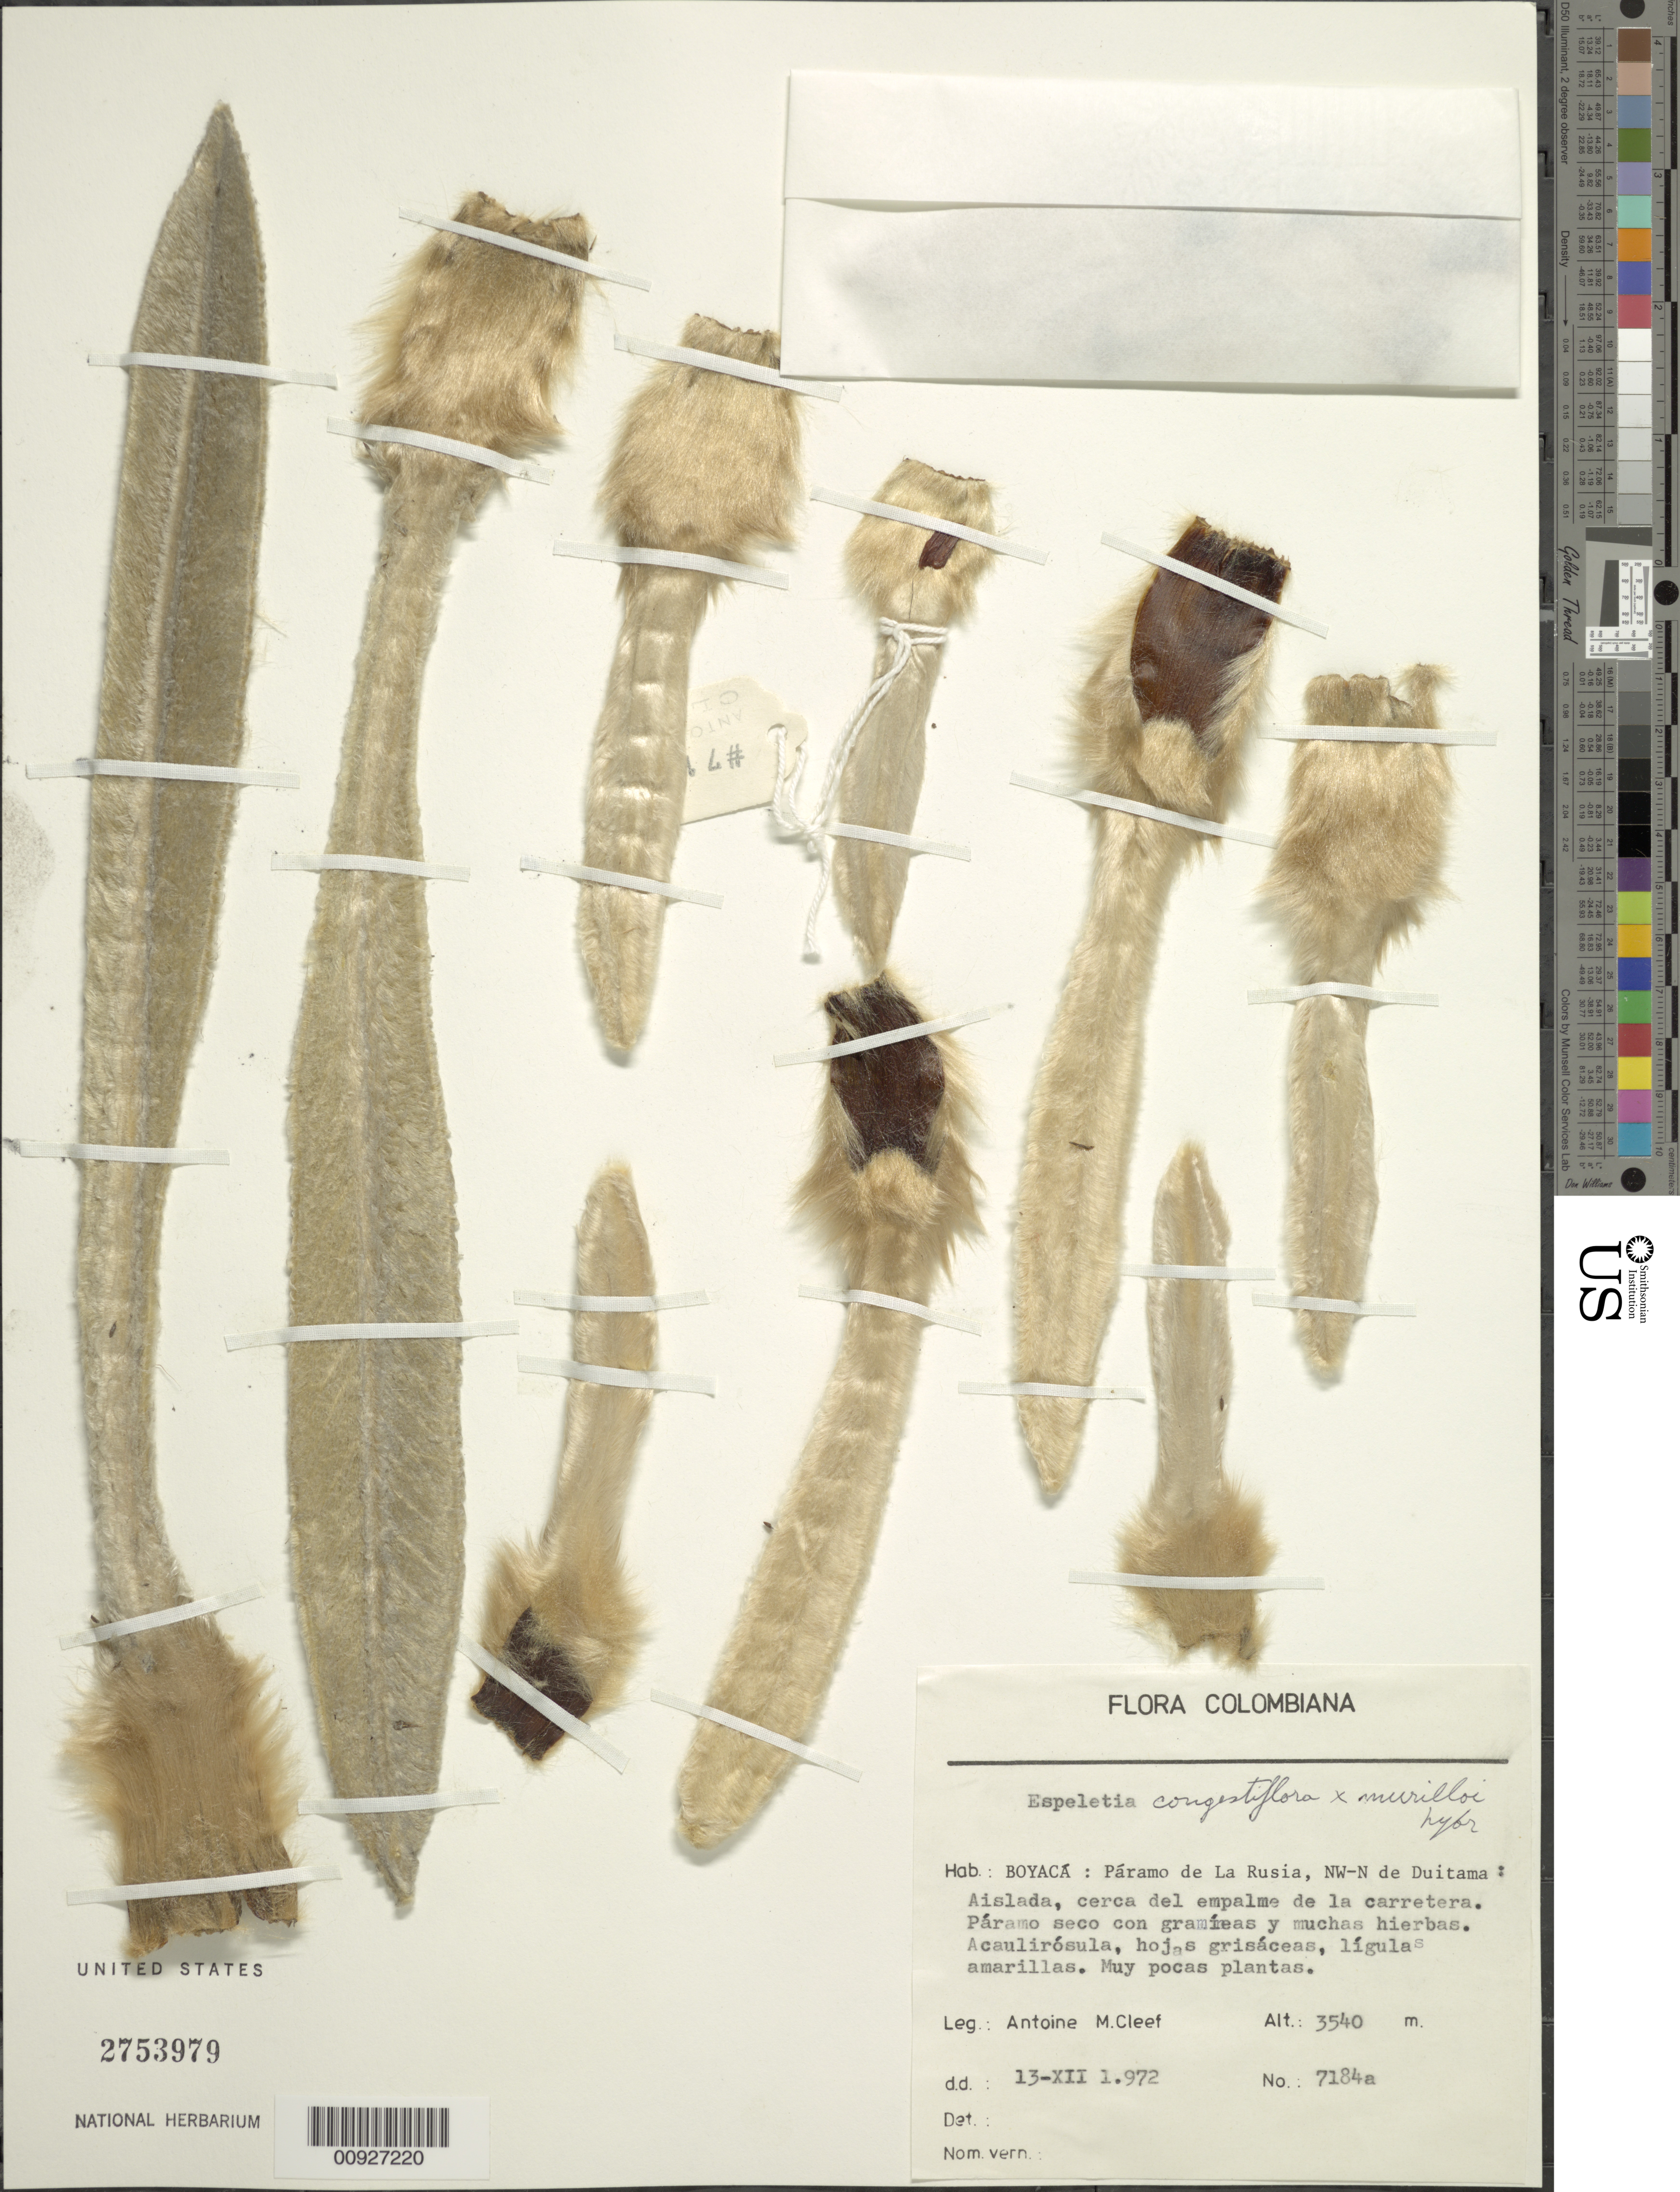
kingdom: Plantae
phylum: Tracheophyta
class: Magnoliopsida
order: Asterales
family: Asteraceae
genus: Espeletia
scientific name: Espeletia congestiflora x E. murilloi Cuatrec.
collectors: A. M. Cleef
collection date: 1972-12-13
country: Colombia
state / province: Boyacá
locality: Paramo de La Rusia. Páramo de La Rusia, NW-N de Duitama: Aislada, cerca del empalme de la carretara.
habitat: Páramo seco con gramíneas y muchas hierbas. Muy pocas plantas.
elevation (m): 3540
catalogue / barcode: US 2753979